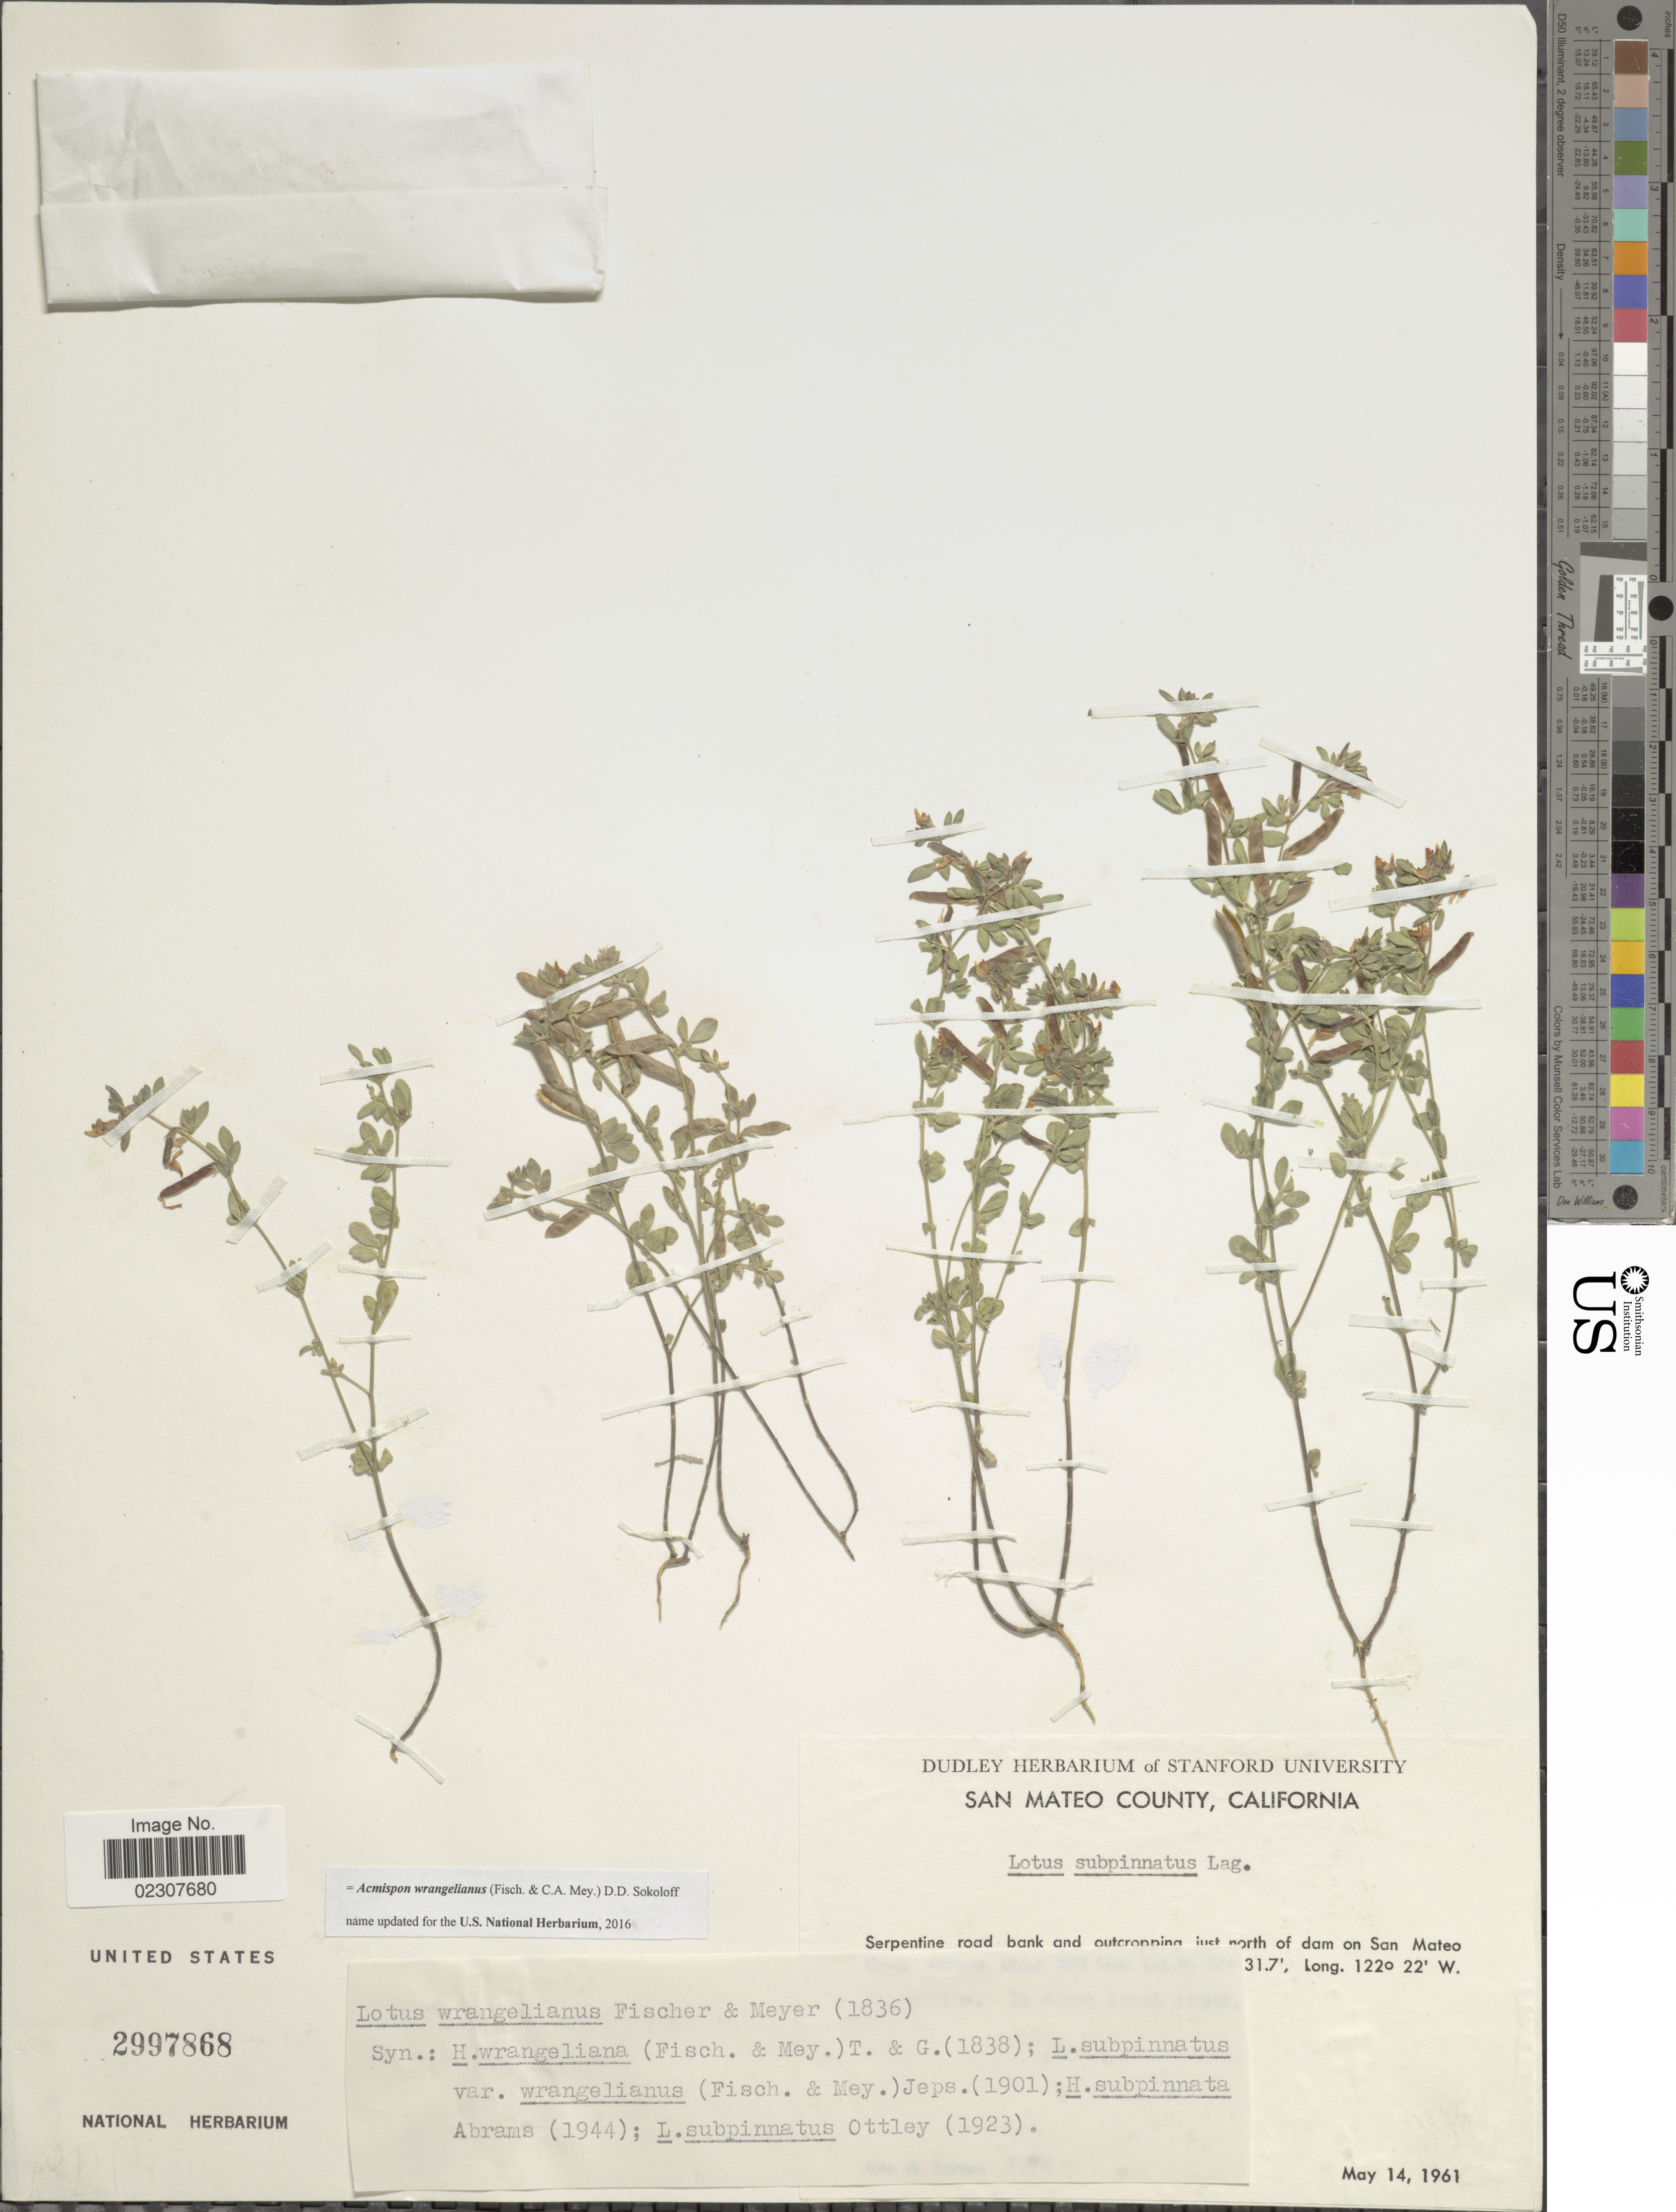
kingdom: Plantae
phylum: Tracheophyta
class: Magnoliopsida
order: Fabales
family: Fabaceae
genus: Acmispon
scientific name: Acmispon wrangelianus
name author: (Fisch. & C.A. Mey.) D.D. Sokoloff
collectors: J. H. Thomas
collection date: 1961-05-14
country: United States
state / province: California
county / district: San Mateo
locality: San Mateo County, Serpentine road bank and outcropping just north of dam on San Mateao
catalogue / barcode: US 2997868